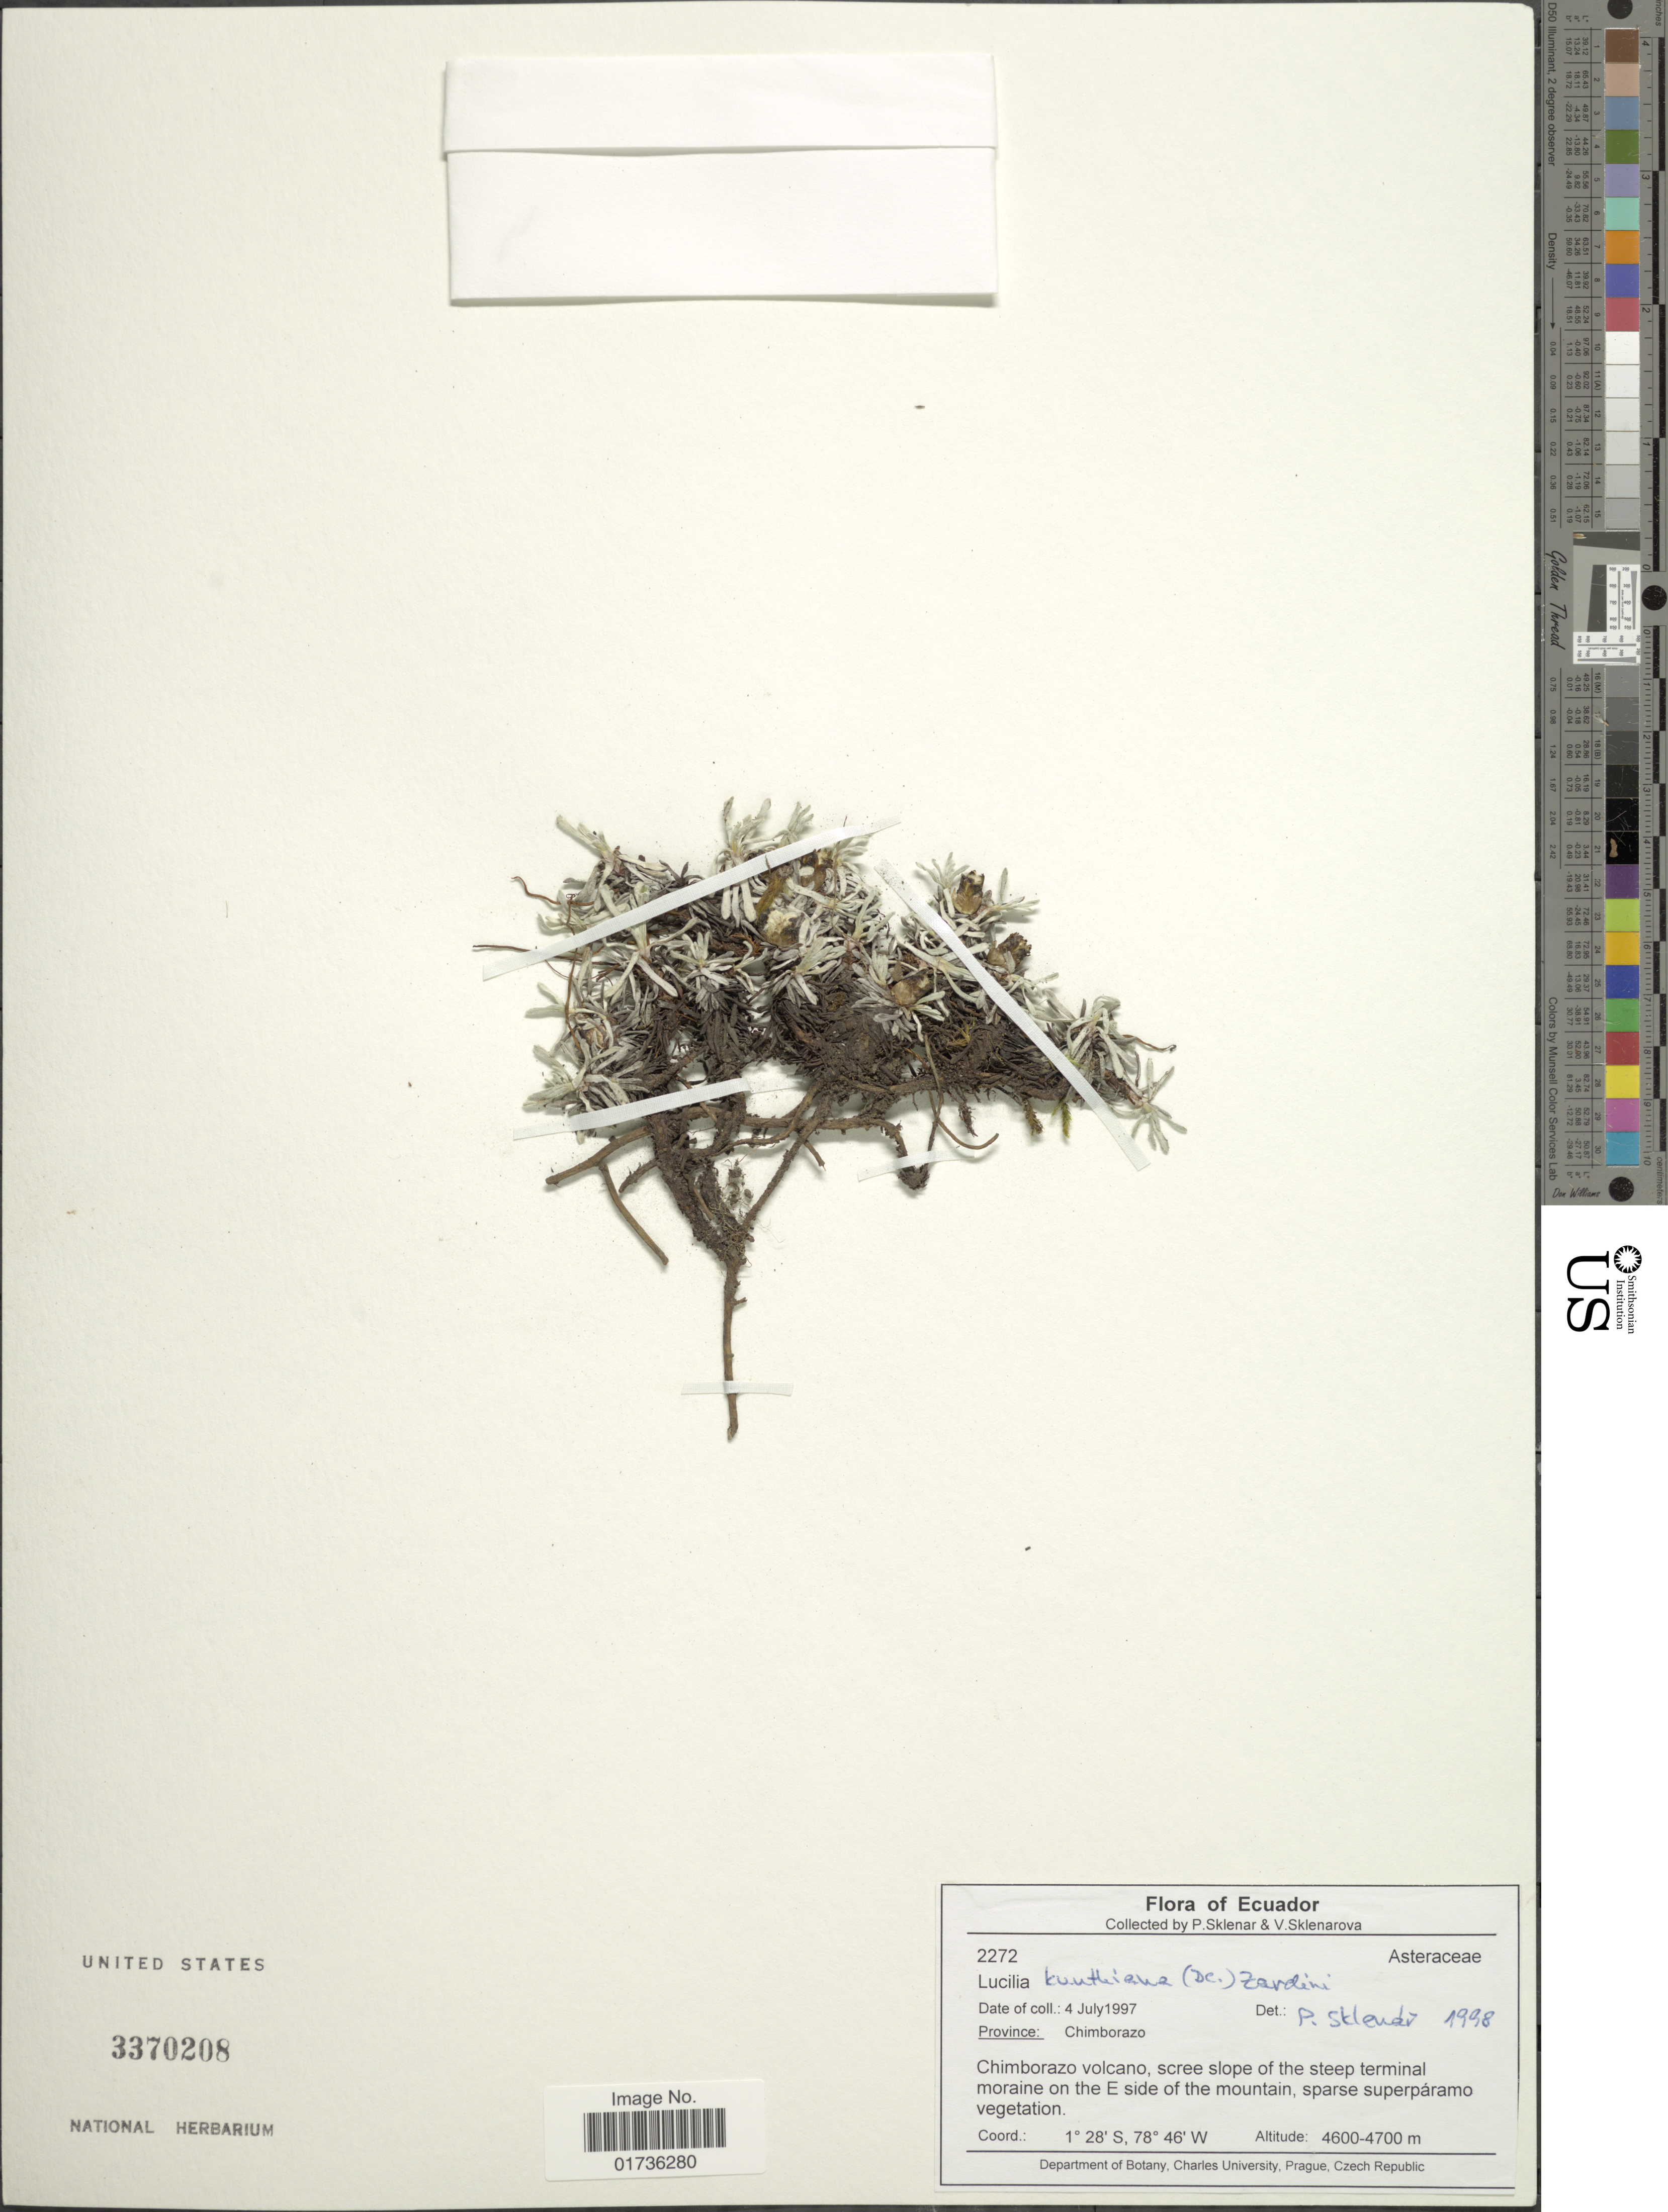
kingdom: Plantae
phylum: Tracheophyta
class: Magnoliopsida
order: Asterales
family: Asteraceae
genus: Lucilia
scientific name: Lucilia kunthiana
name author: (DC.) Zardini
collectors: P. Sklenár & V. Sklenárová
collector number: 2272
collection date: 1997-07-04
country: Ecuador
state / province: Chimborazo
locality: Chimborazo volcano, scree slope of the steep terminal moraine on the E side of the mountains, sparse superpáramo vegetation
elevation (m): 4600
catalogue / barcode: US 3370208